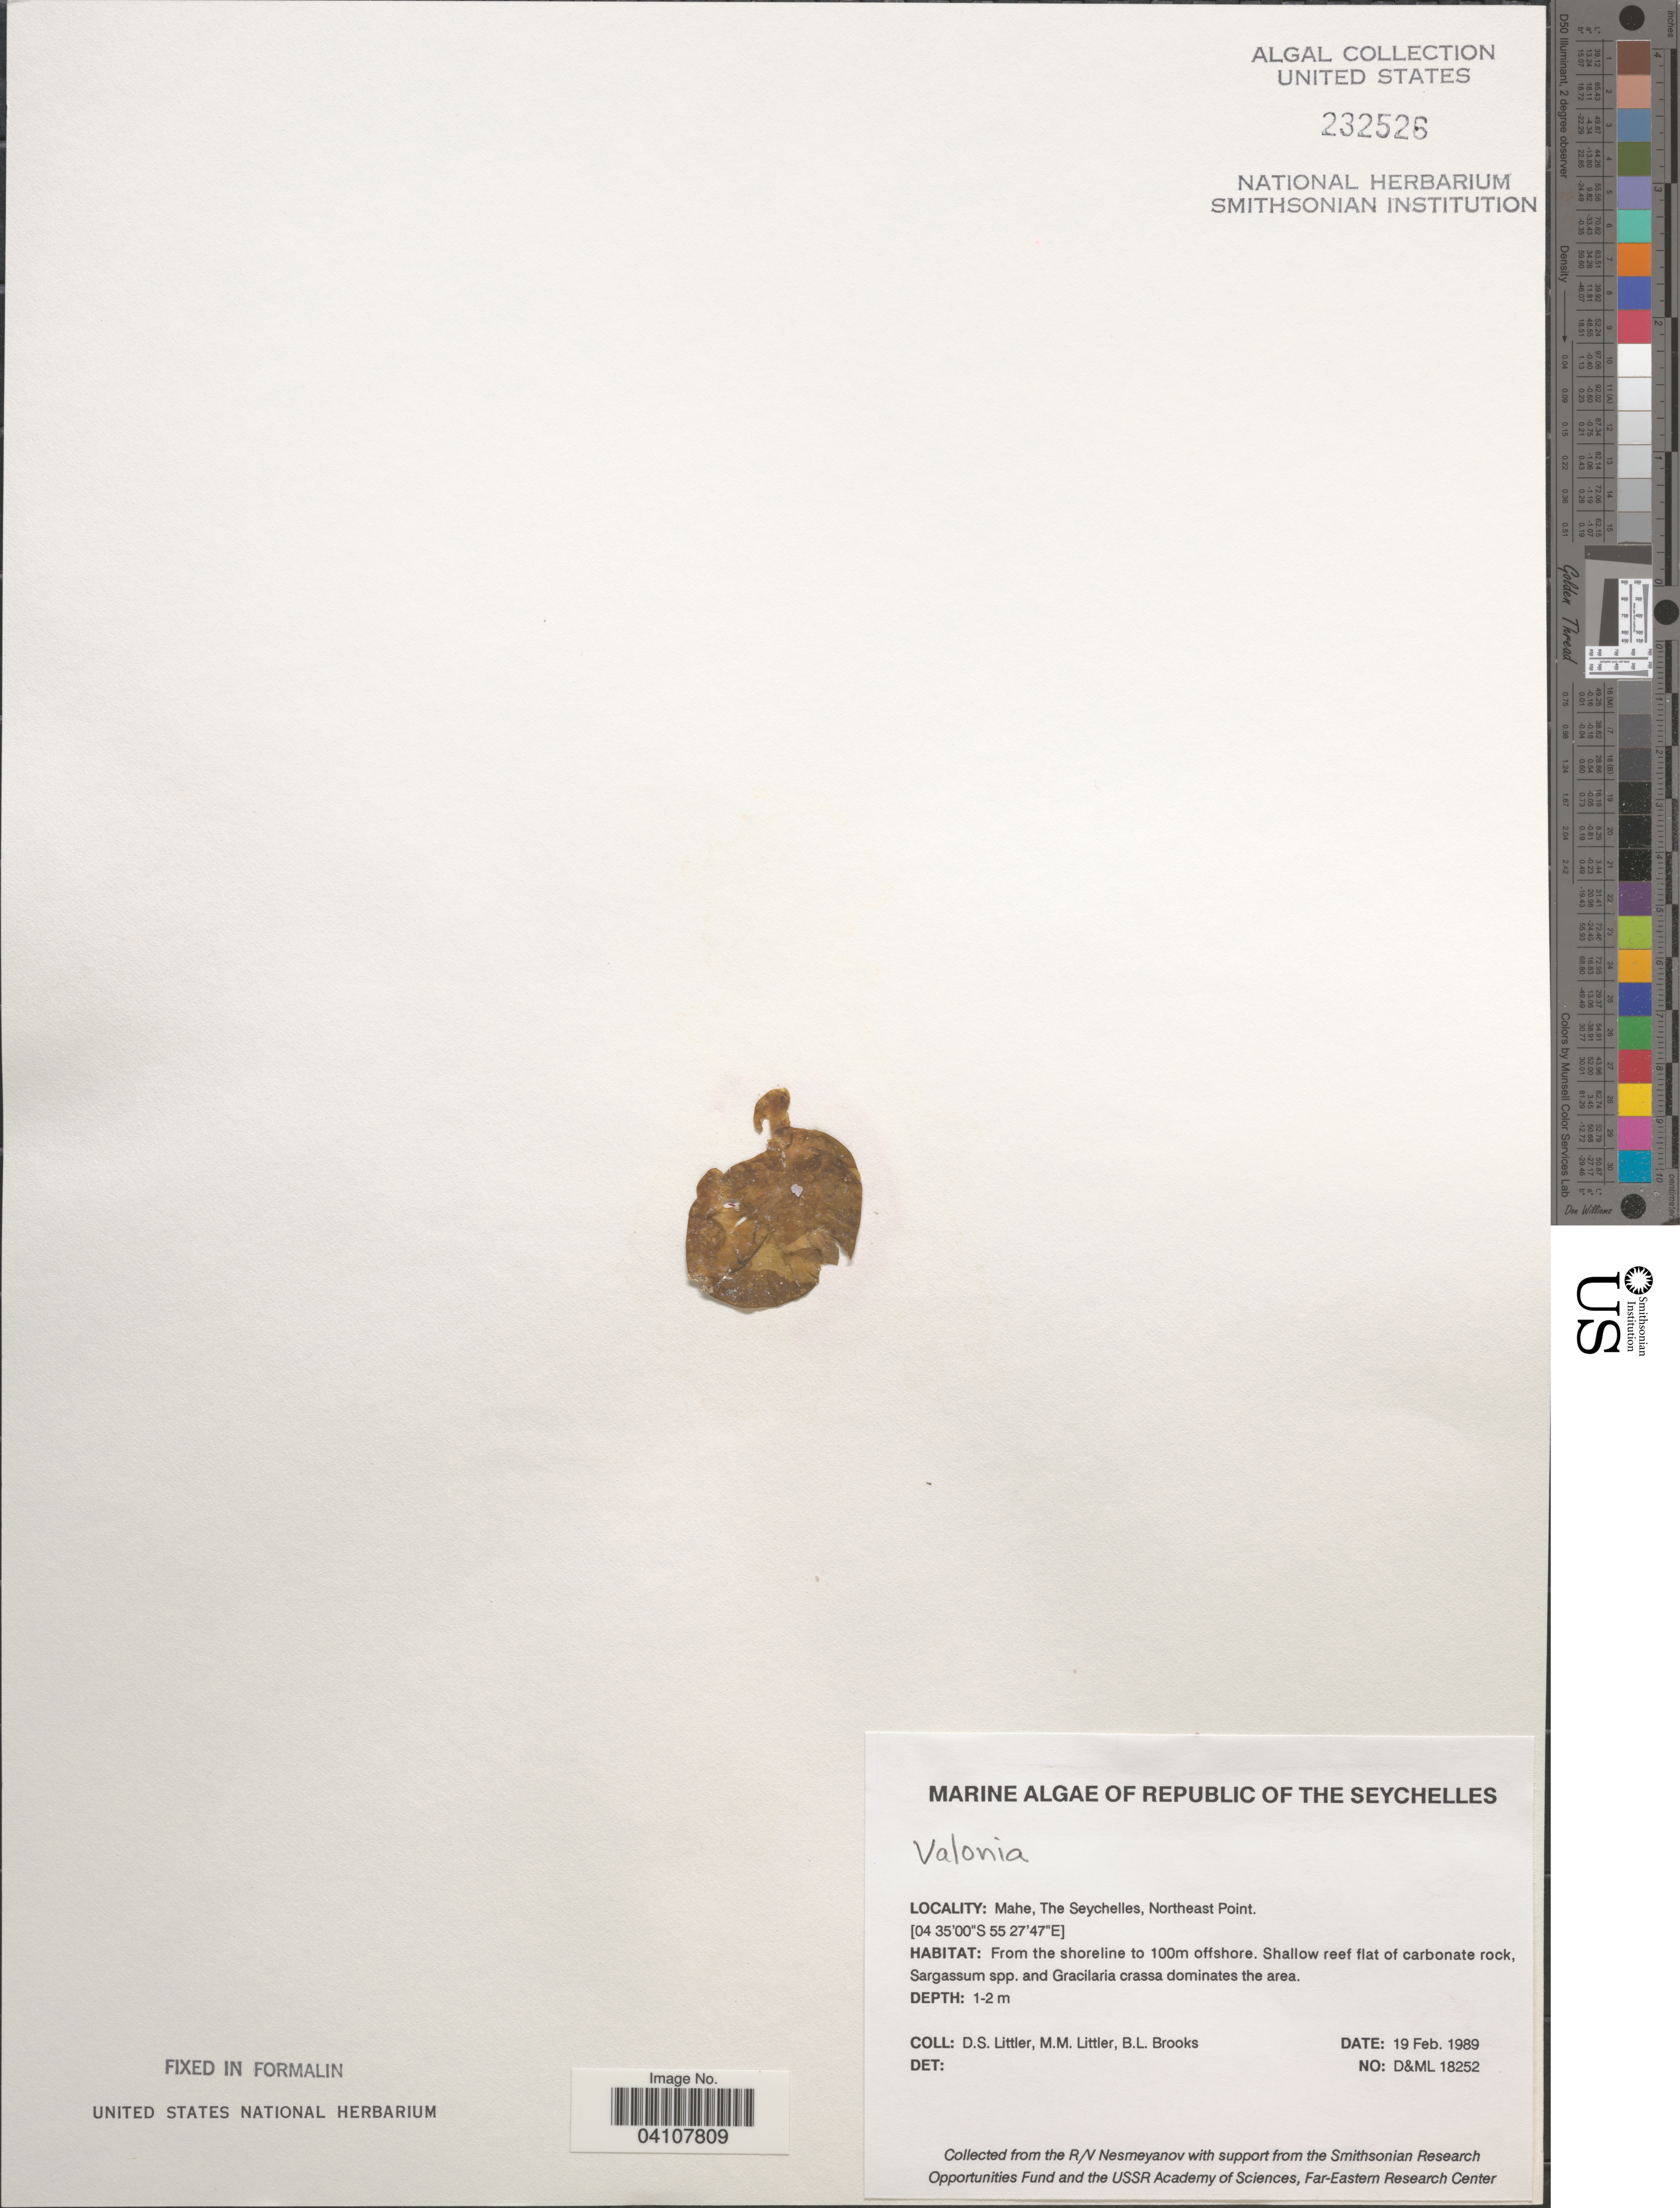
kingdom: Plantae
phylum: Chlorophyta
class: Ulvophyceae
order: Siphonocladales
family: Valoniaceae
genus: Valonia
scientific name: Valonia sp.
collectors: D. S. Littler & B. Brooks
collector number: D&ML18252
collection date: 1989-02-19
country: Seychelles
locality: Republic of the Seychelles. Mahe. Northeast Point. From the shoreline to 100m offshore.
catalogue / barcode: US 232526